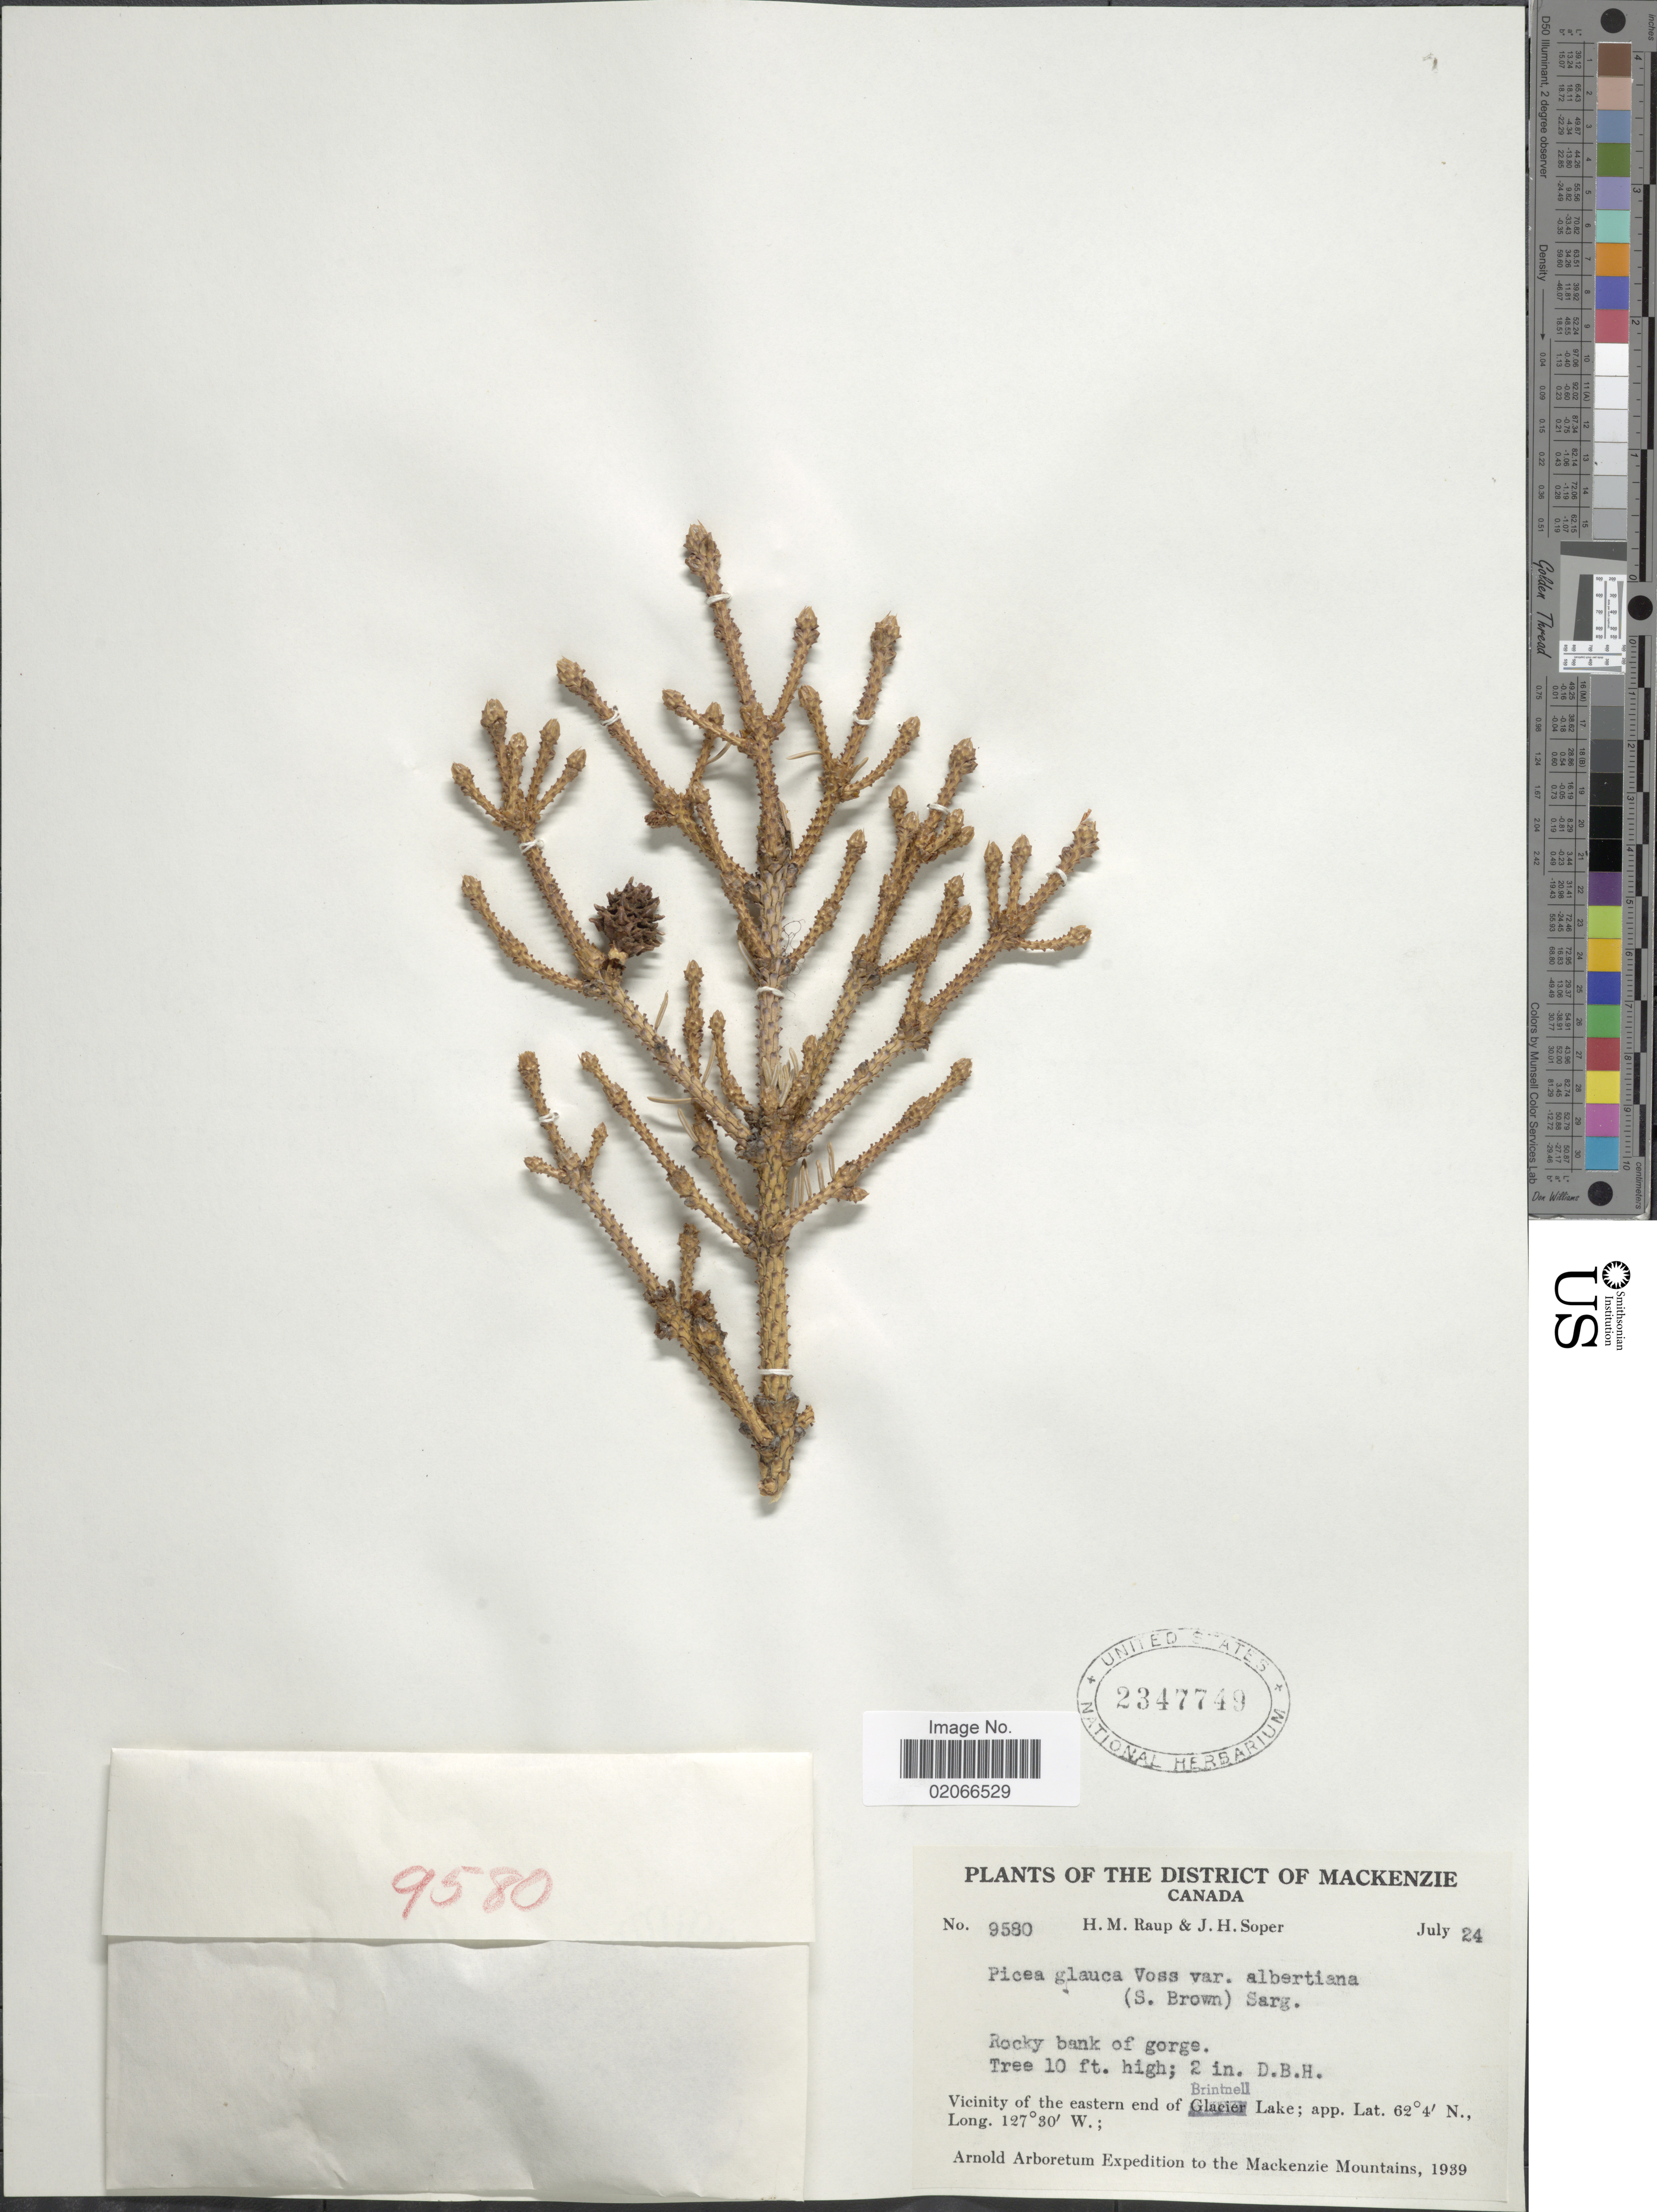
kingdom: Plantae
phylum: Tracheophyta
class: Pinopsida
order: Pinales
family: Pinaceae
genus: Picea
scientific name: Picea glauca var. albertiana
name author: (S. Br.) Sarg.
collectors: H. Raup & J. H. Soper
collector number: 9580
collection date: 1939-07-24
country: Canada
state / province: Alberta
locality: District of Mackenzie, rocky bank of gorge, vicinity of the eastern end of Brintnell Lake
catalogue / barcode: US 2347749